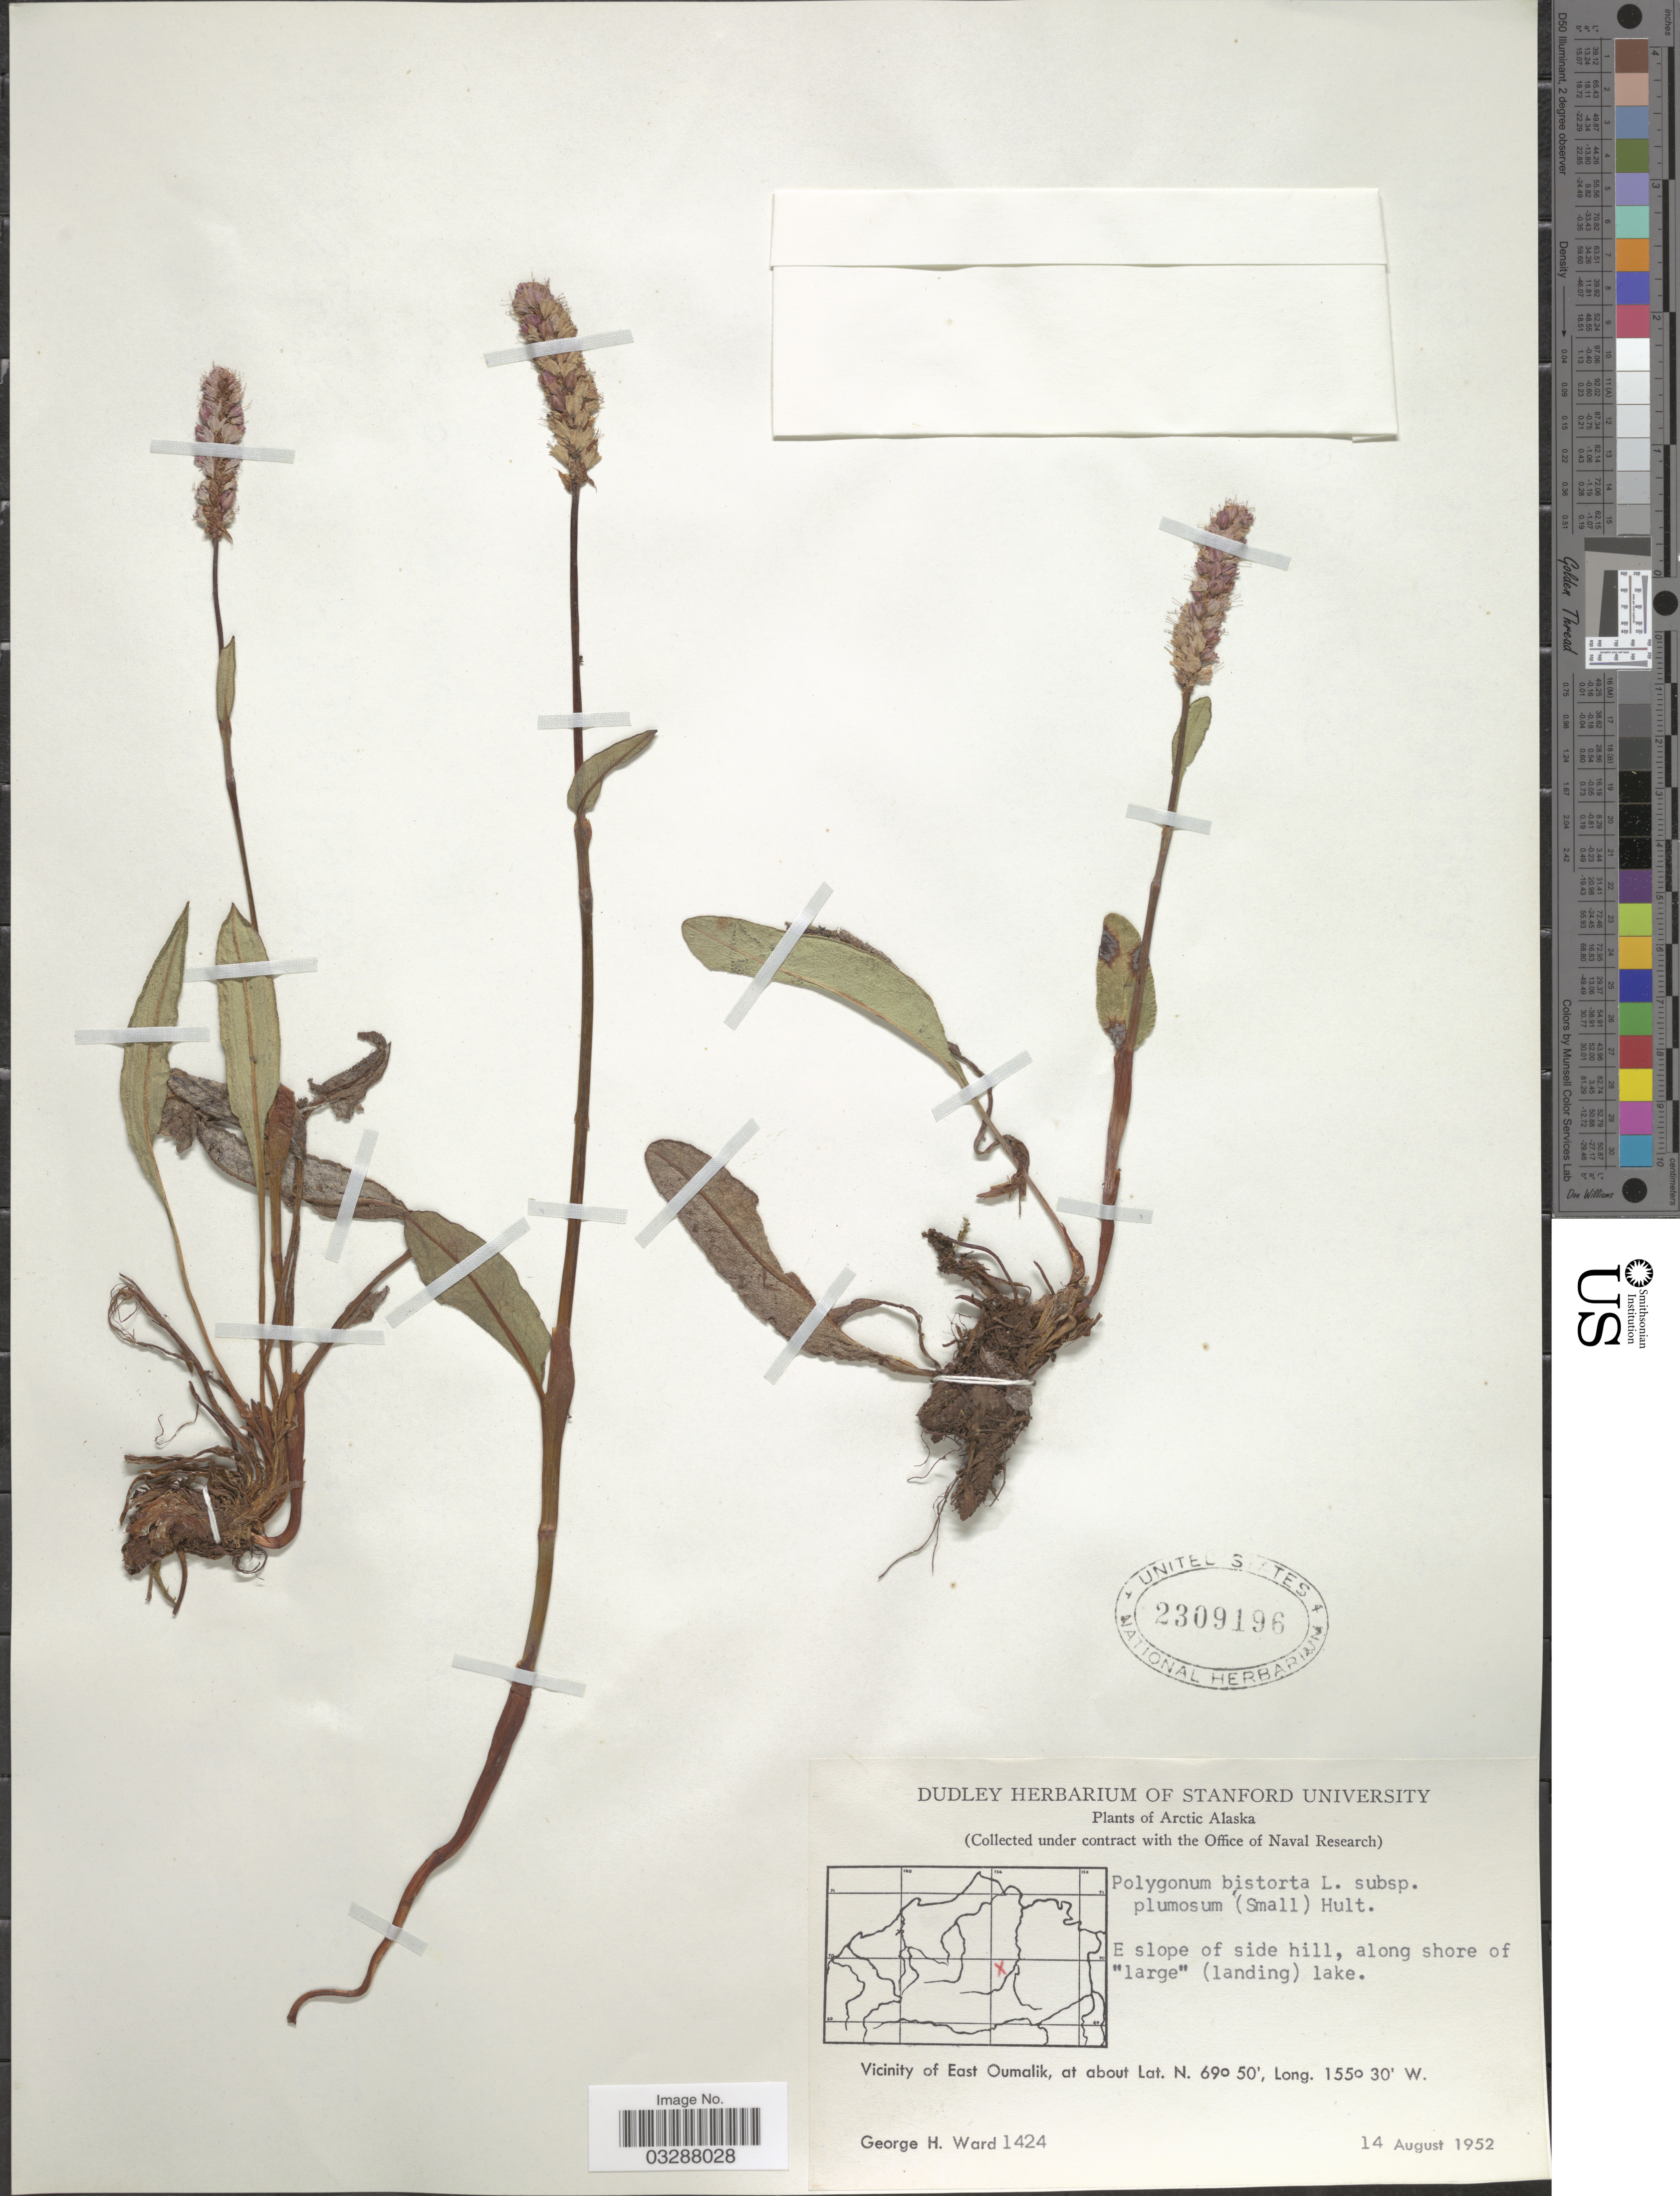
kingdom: Plantae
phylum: Tracheophyta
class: Magnoliopsida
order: Caryophyllales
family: Polygonaceae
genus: Bistorta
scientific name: Bistorta plumosa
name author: (Small) Greene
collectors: G. H. Ward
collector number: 1424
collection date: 1952-08-14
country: United States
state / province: Alaska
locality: Arctic Alaska, E slope of side hill, along shore of "large" (landing) lake. Vicinity of East Oumalik.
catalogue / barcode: US 2309196